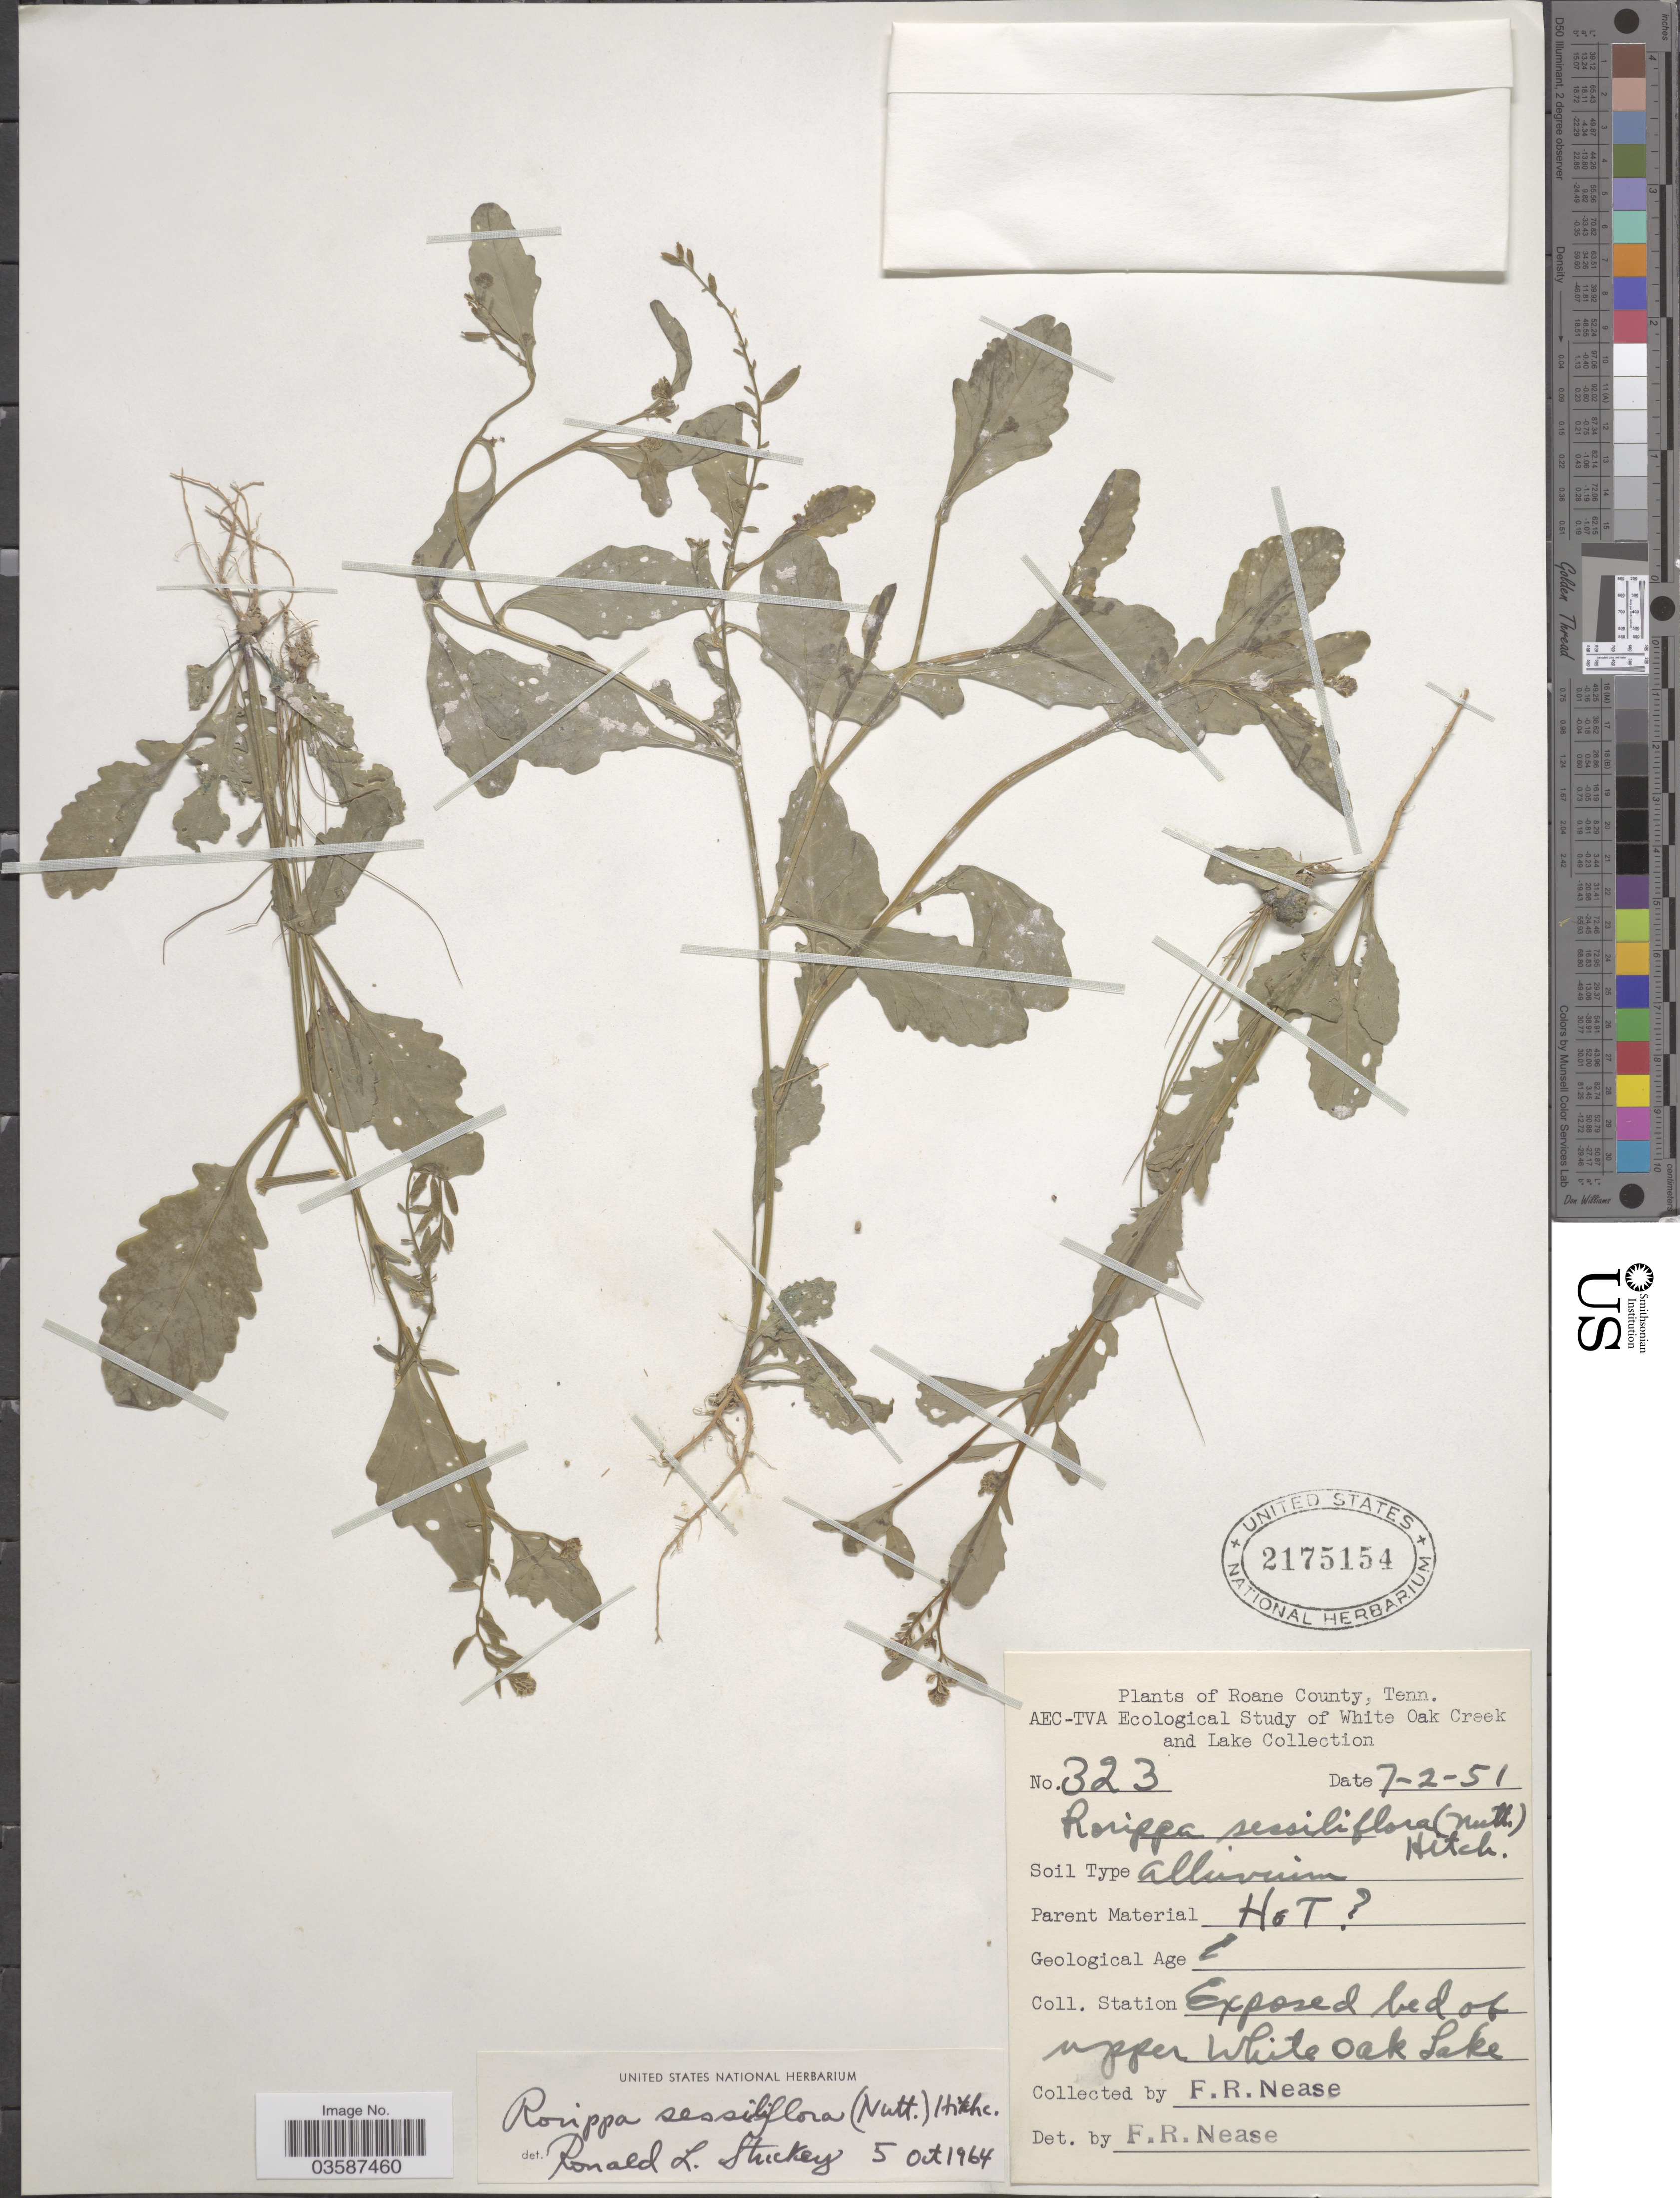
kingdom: Plantae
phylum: Tracheophyta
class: Magnoliopsida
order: Brassicales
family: Brassicaceae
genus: Rorippa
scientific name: Rorippa sessiliflora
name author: (Nutt.) Hitchc.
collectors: F. Nease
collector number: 323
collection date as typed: Transcribed d/m/y: 2/7/51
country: United States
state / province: Tennessee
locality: Roane County, Tenn. Exposed bed of upper White Oak Lake.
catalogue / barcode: US 2175154